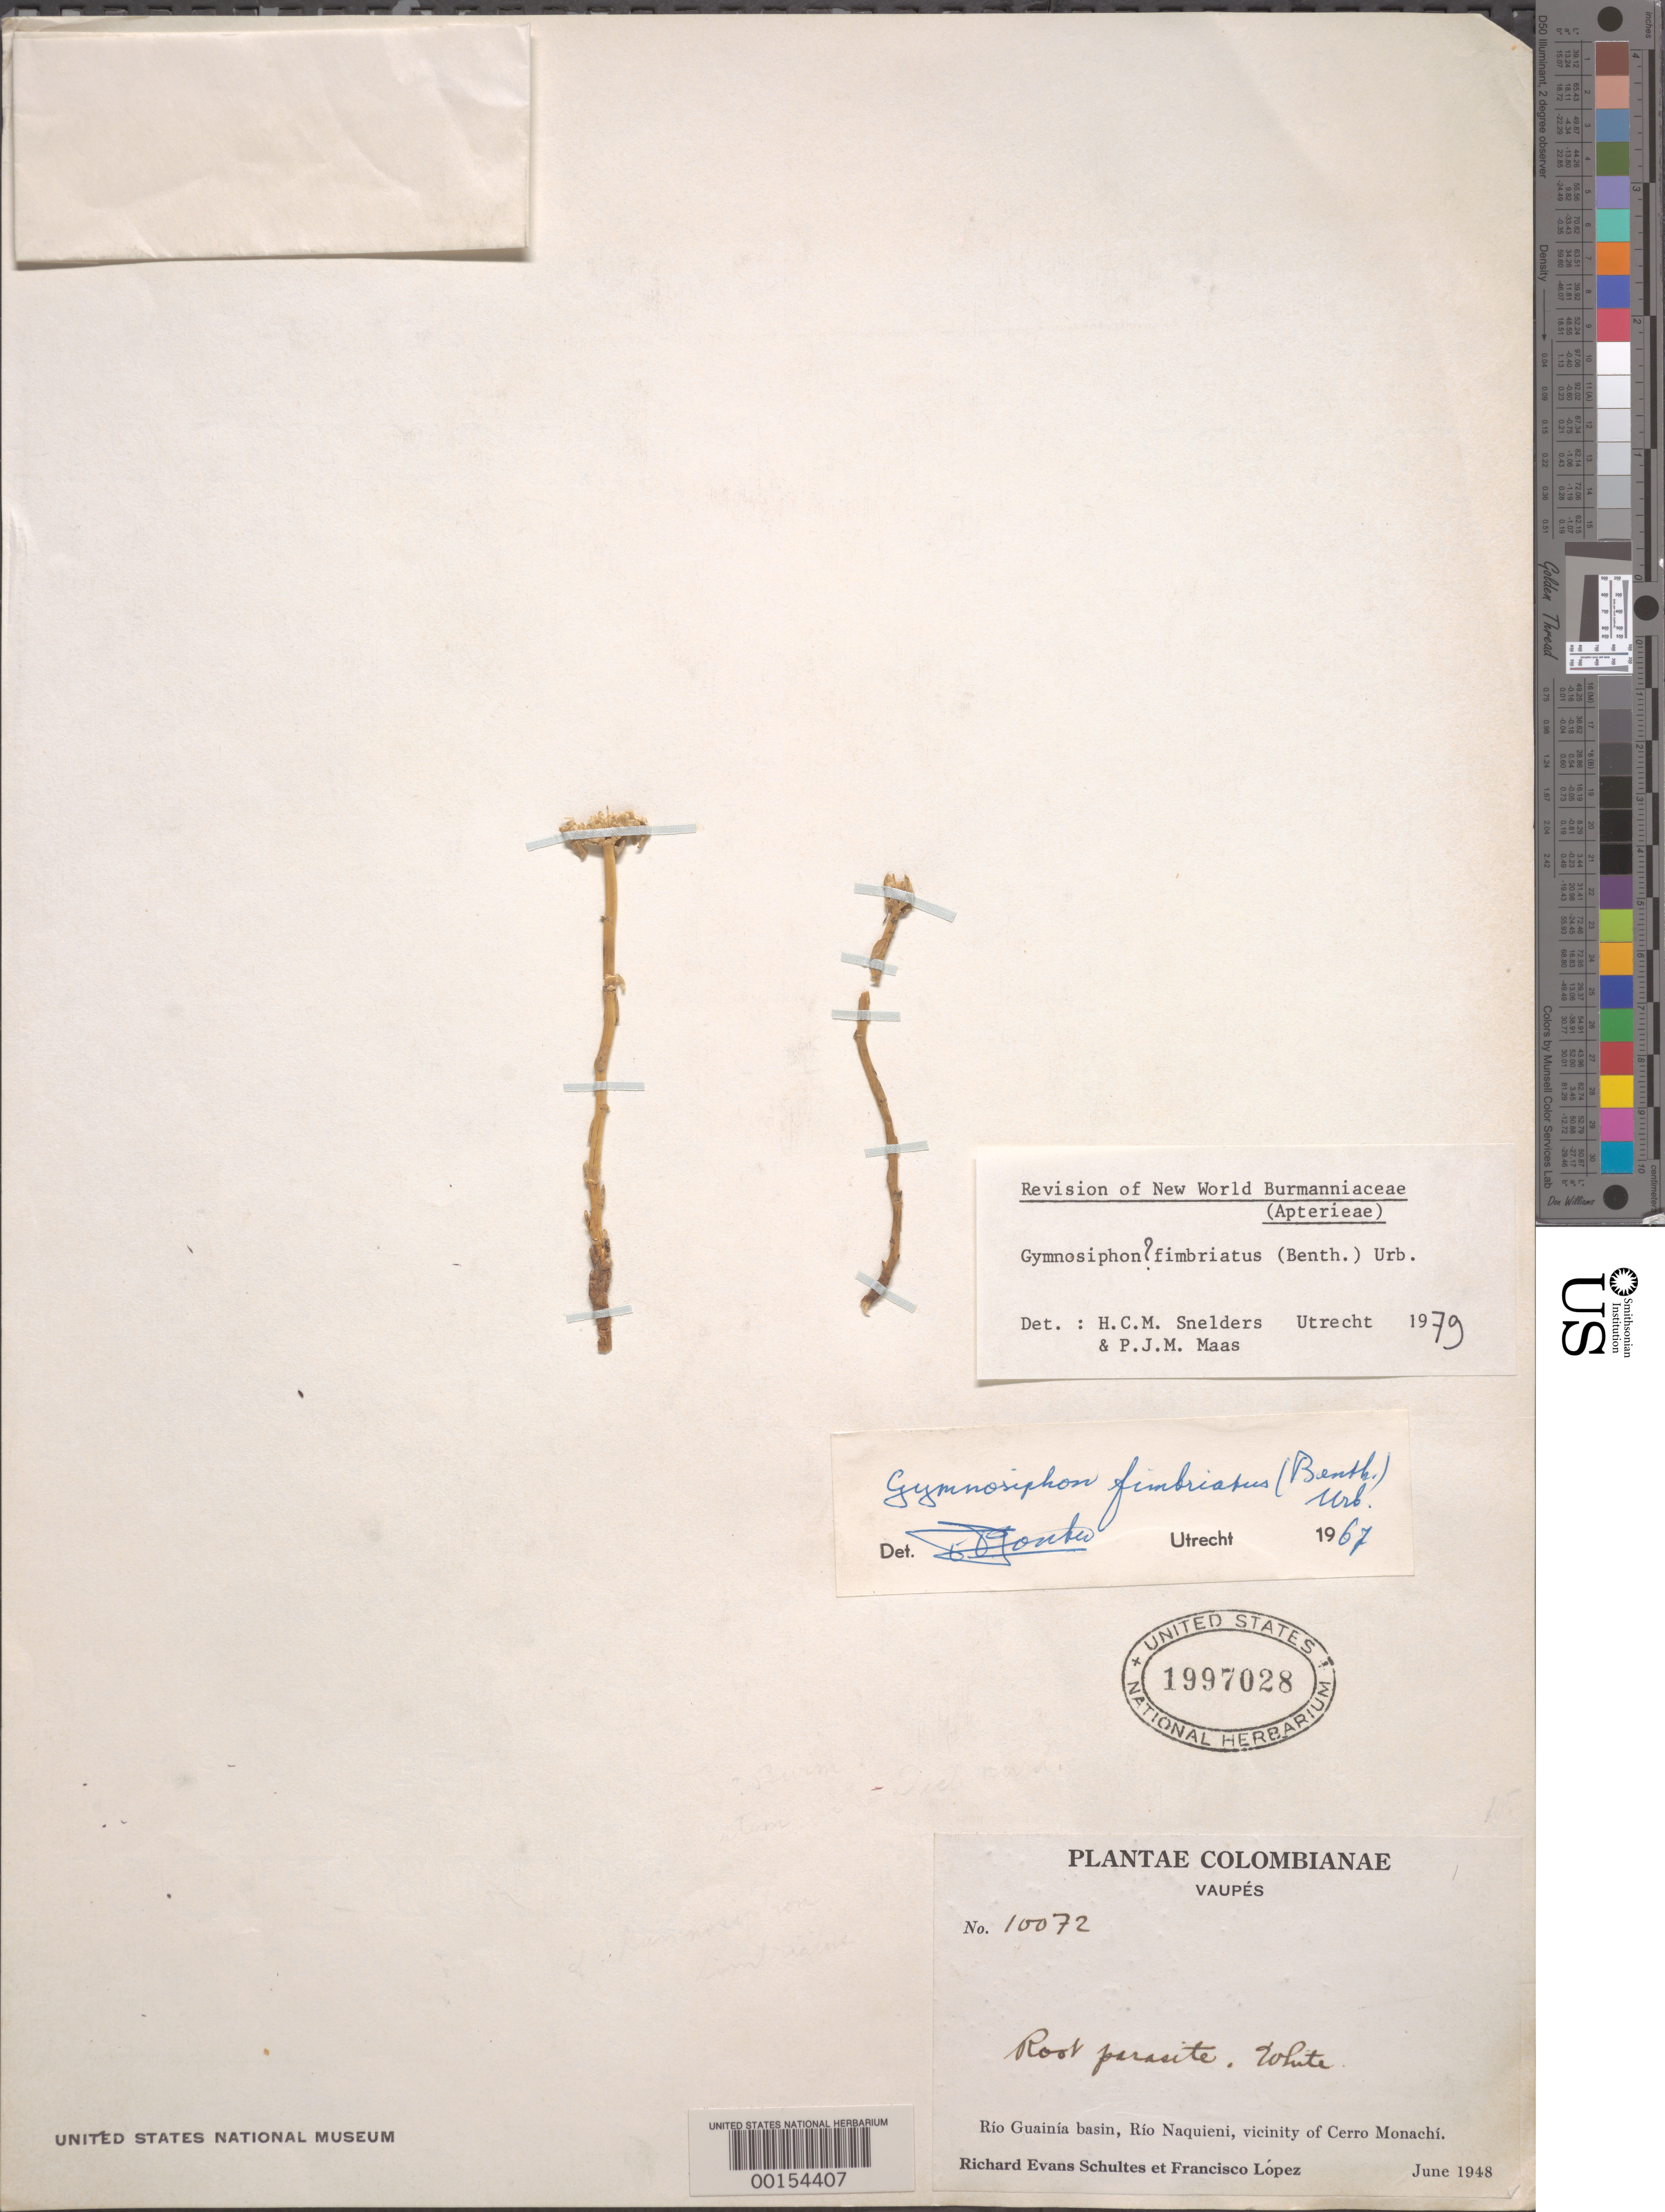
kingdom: Plantae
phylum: Tracheophyta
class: Liliopsida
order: Dioscoreales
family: Burmanniaceae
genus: Gymnosiphon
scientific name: Gymnosiphon fimbriatus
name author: Urb.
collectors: R. E. Schultes & F. Lopéz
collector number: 10072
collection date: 1948-06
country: Colombia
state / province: Vaupés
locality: Río Guainía basin, Río Naquieni, vicinity of Cerro Monachí.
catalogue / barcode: US 1997028